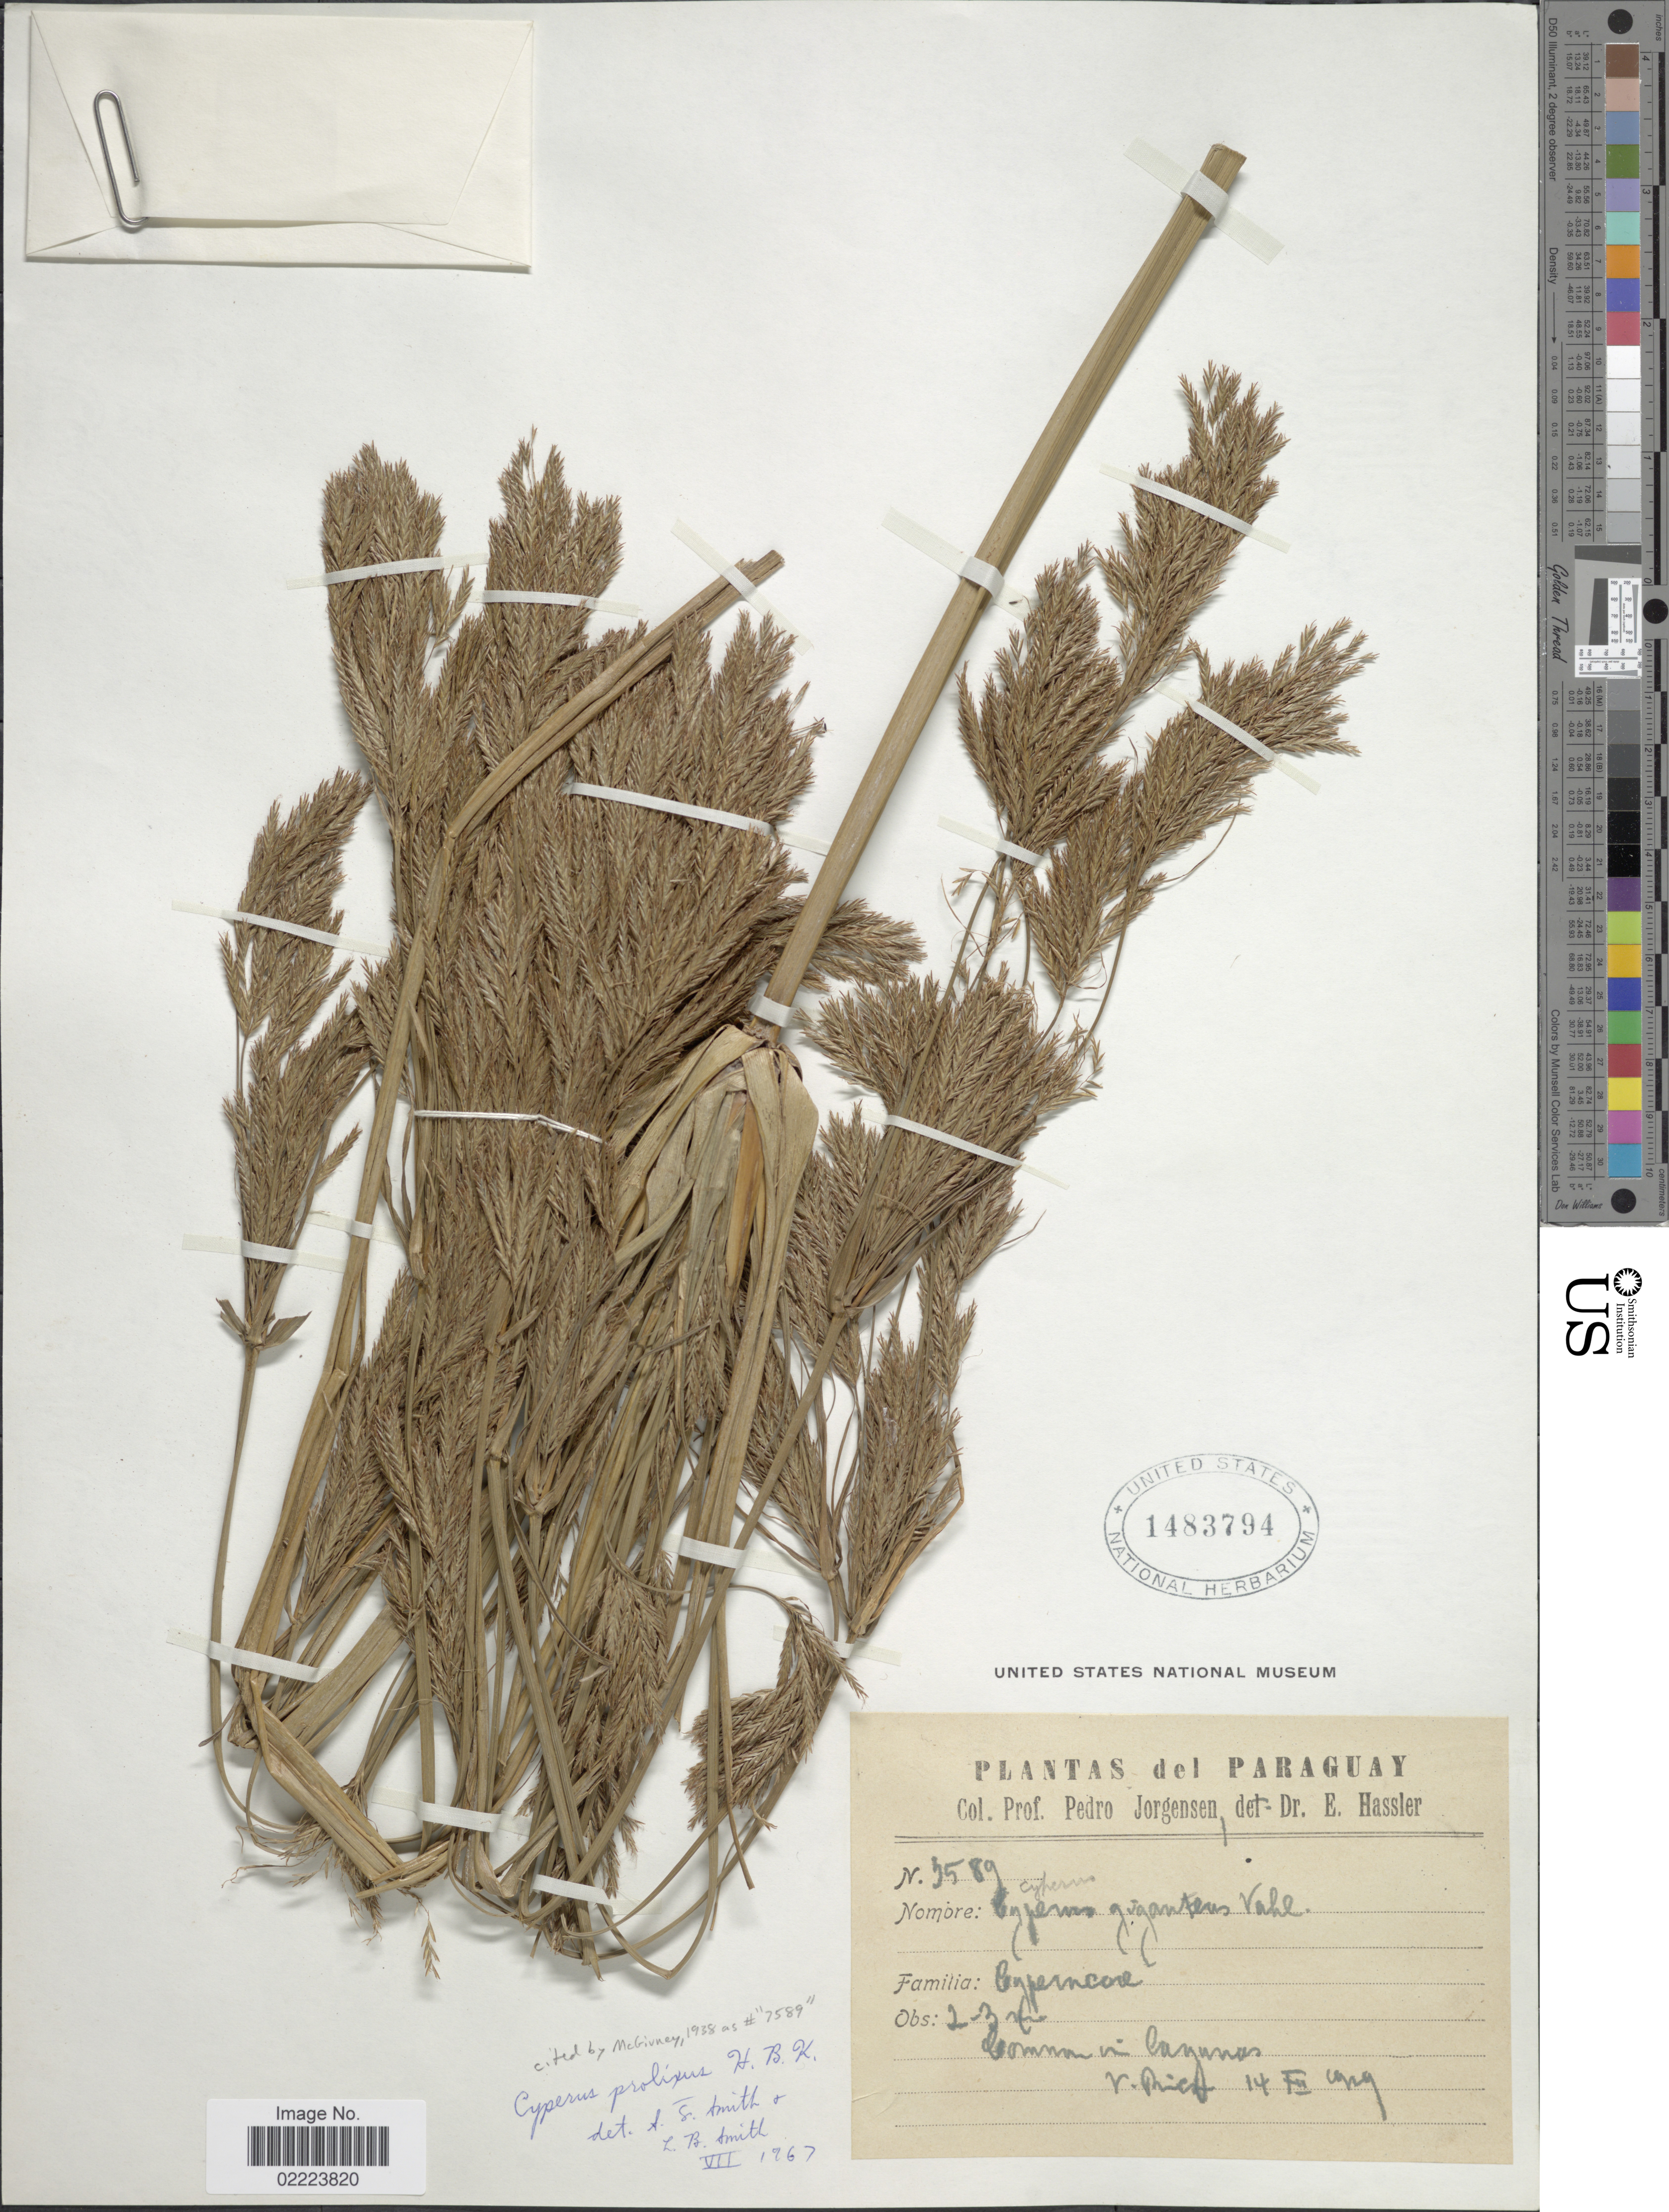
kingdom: Plantae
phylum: Tracheophyta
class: Liliopsida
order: Poales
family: Cyperaceae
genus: Cyperus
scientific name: Cyperus prolixus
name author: Kunth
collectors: P. Jörgensen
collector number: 3589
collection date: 1929-12-14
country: Paraguay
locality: V. Rica.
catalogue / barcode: US 1483794